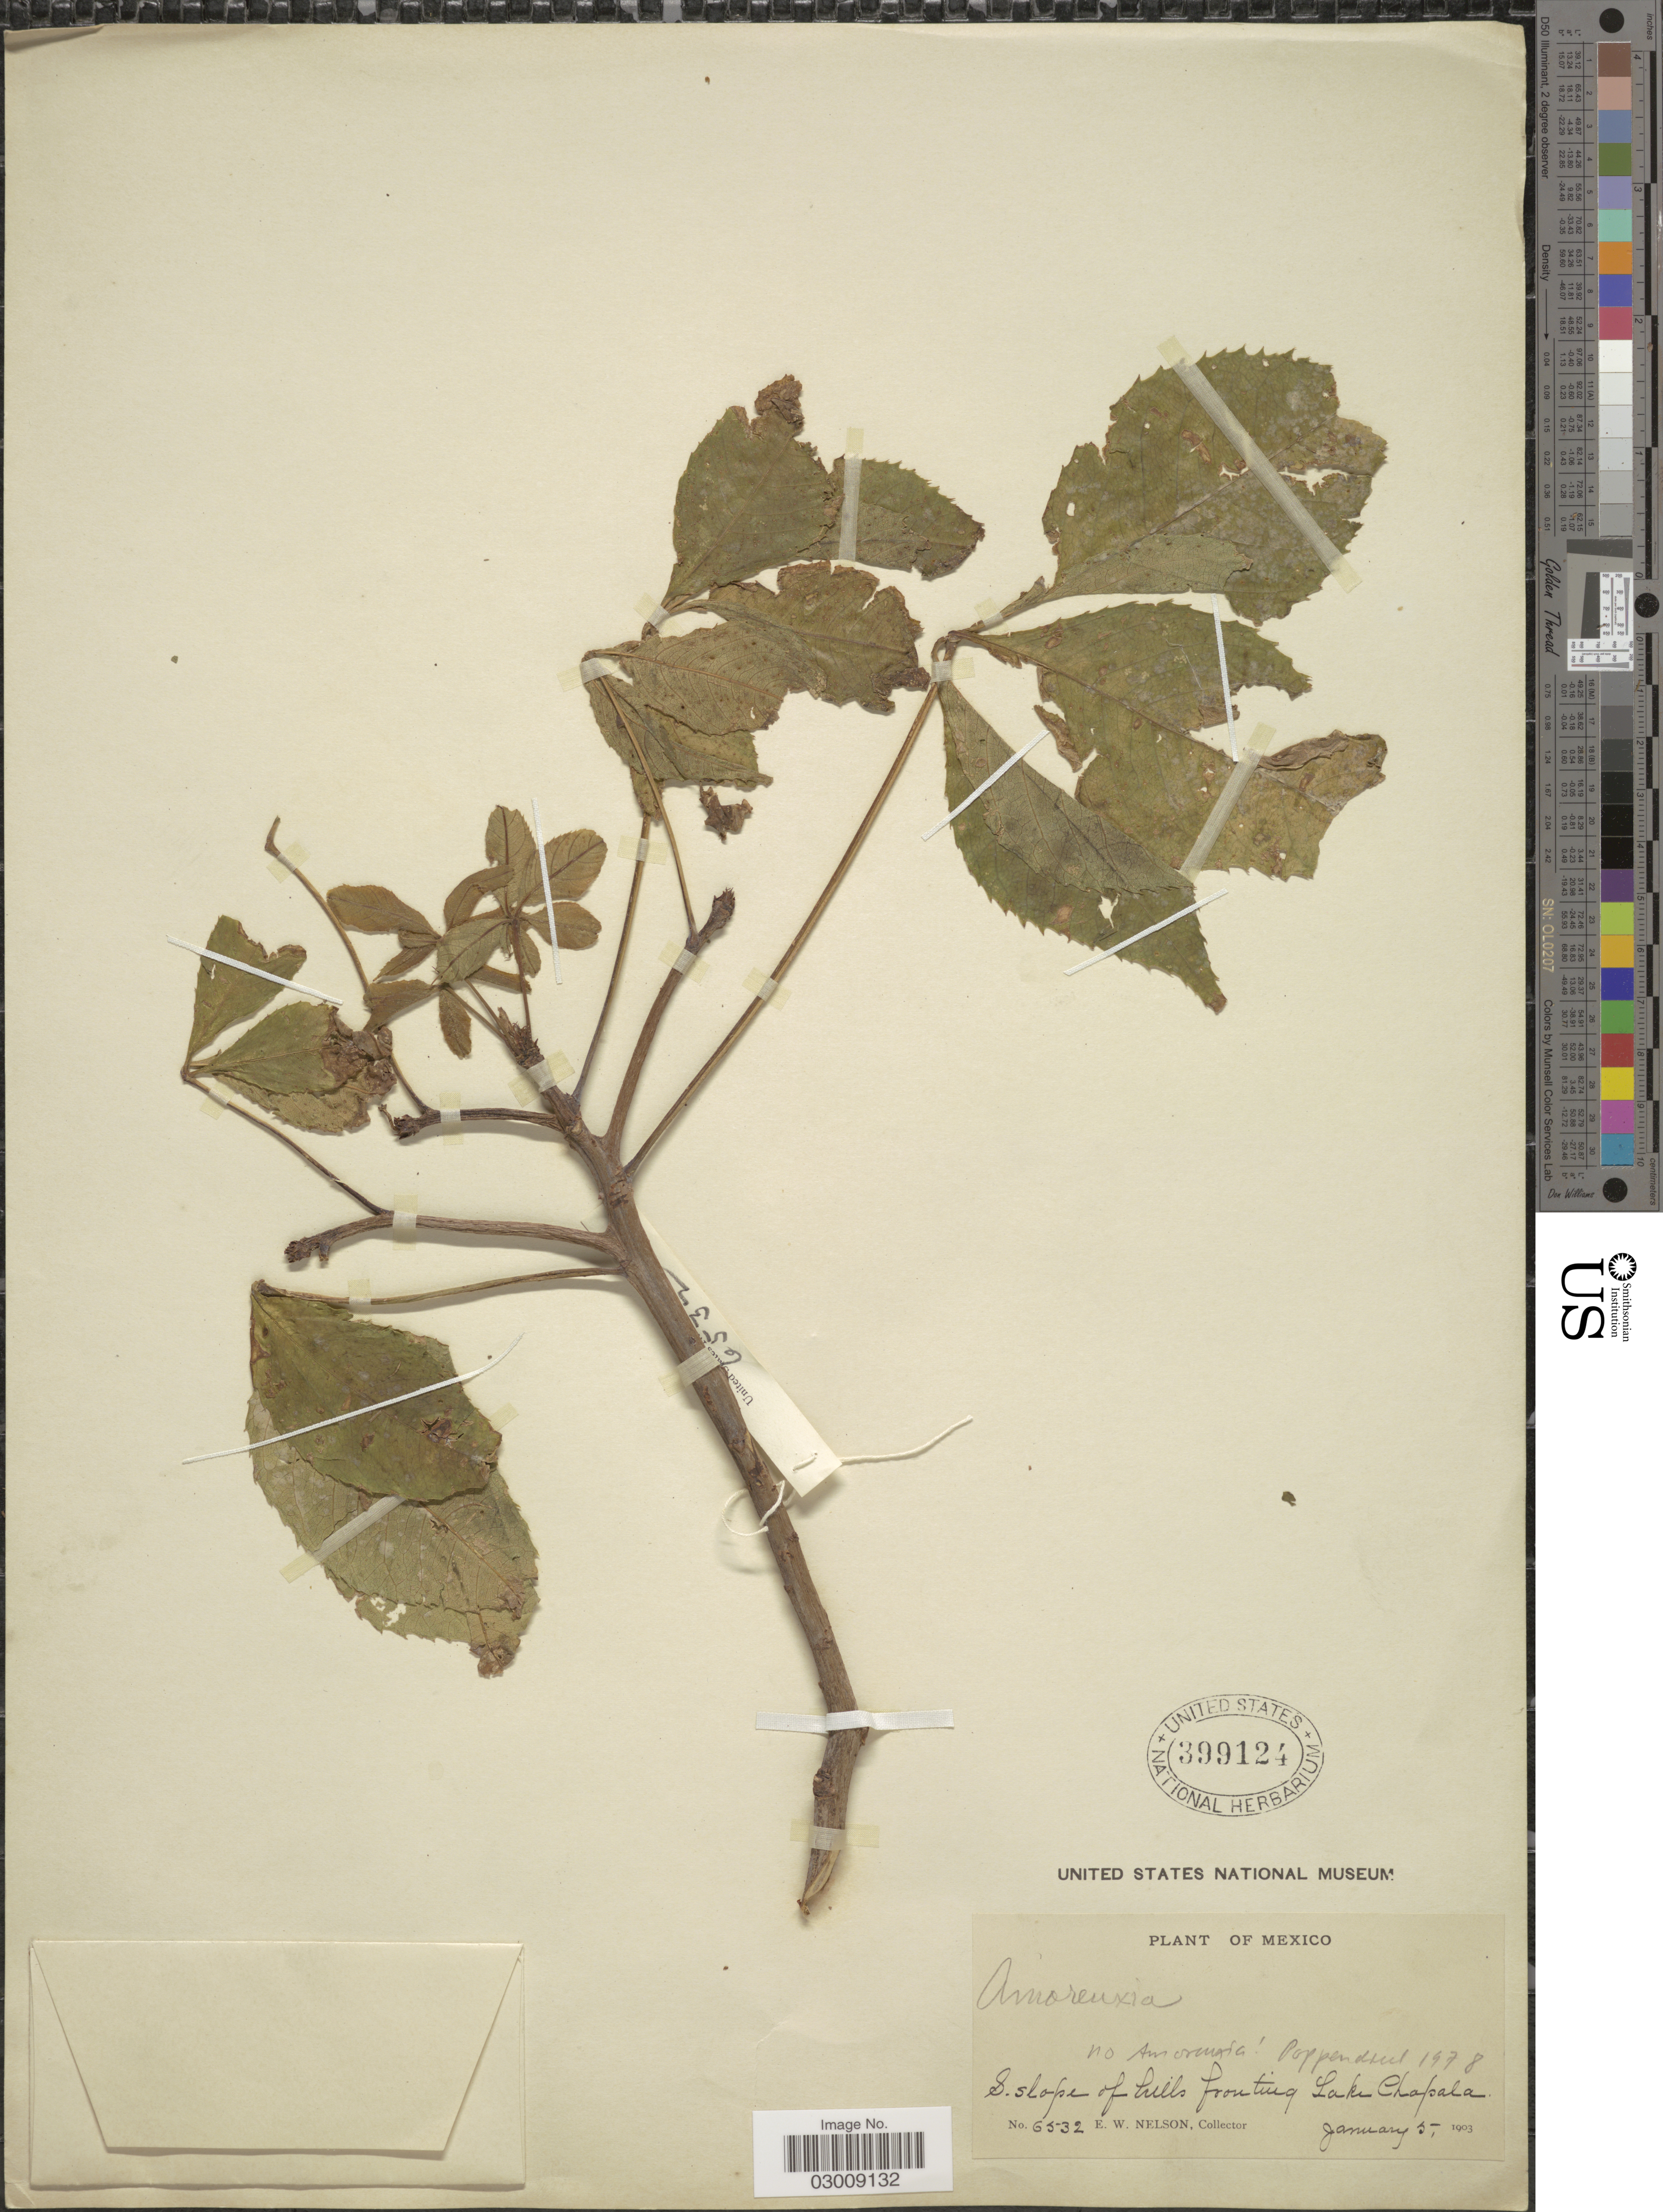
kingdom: Plantae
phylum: Tracheophyta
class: Magnoliopsida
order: Malvales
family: Cochlospermaceae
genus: Amoreuxia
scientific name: Amoreuxia sp.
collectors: E. W. Nelson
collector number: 6532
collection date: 1903-01-05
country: Mexico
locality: S. slope of hills fronting Lake Chapala.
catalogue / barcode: US 399124